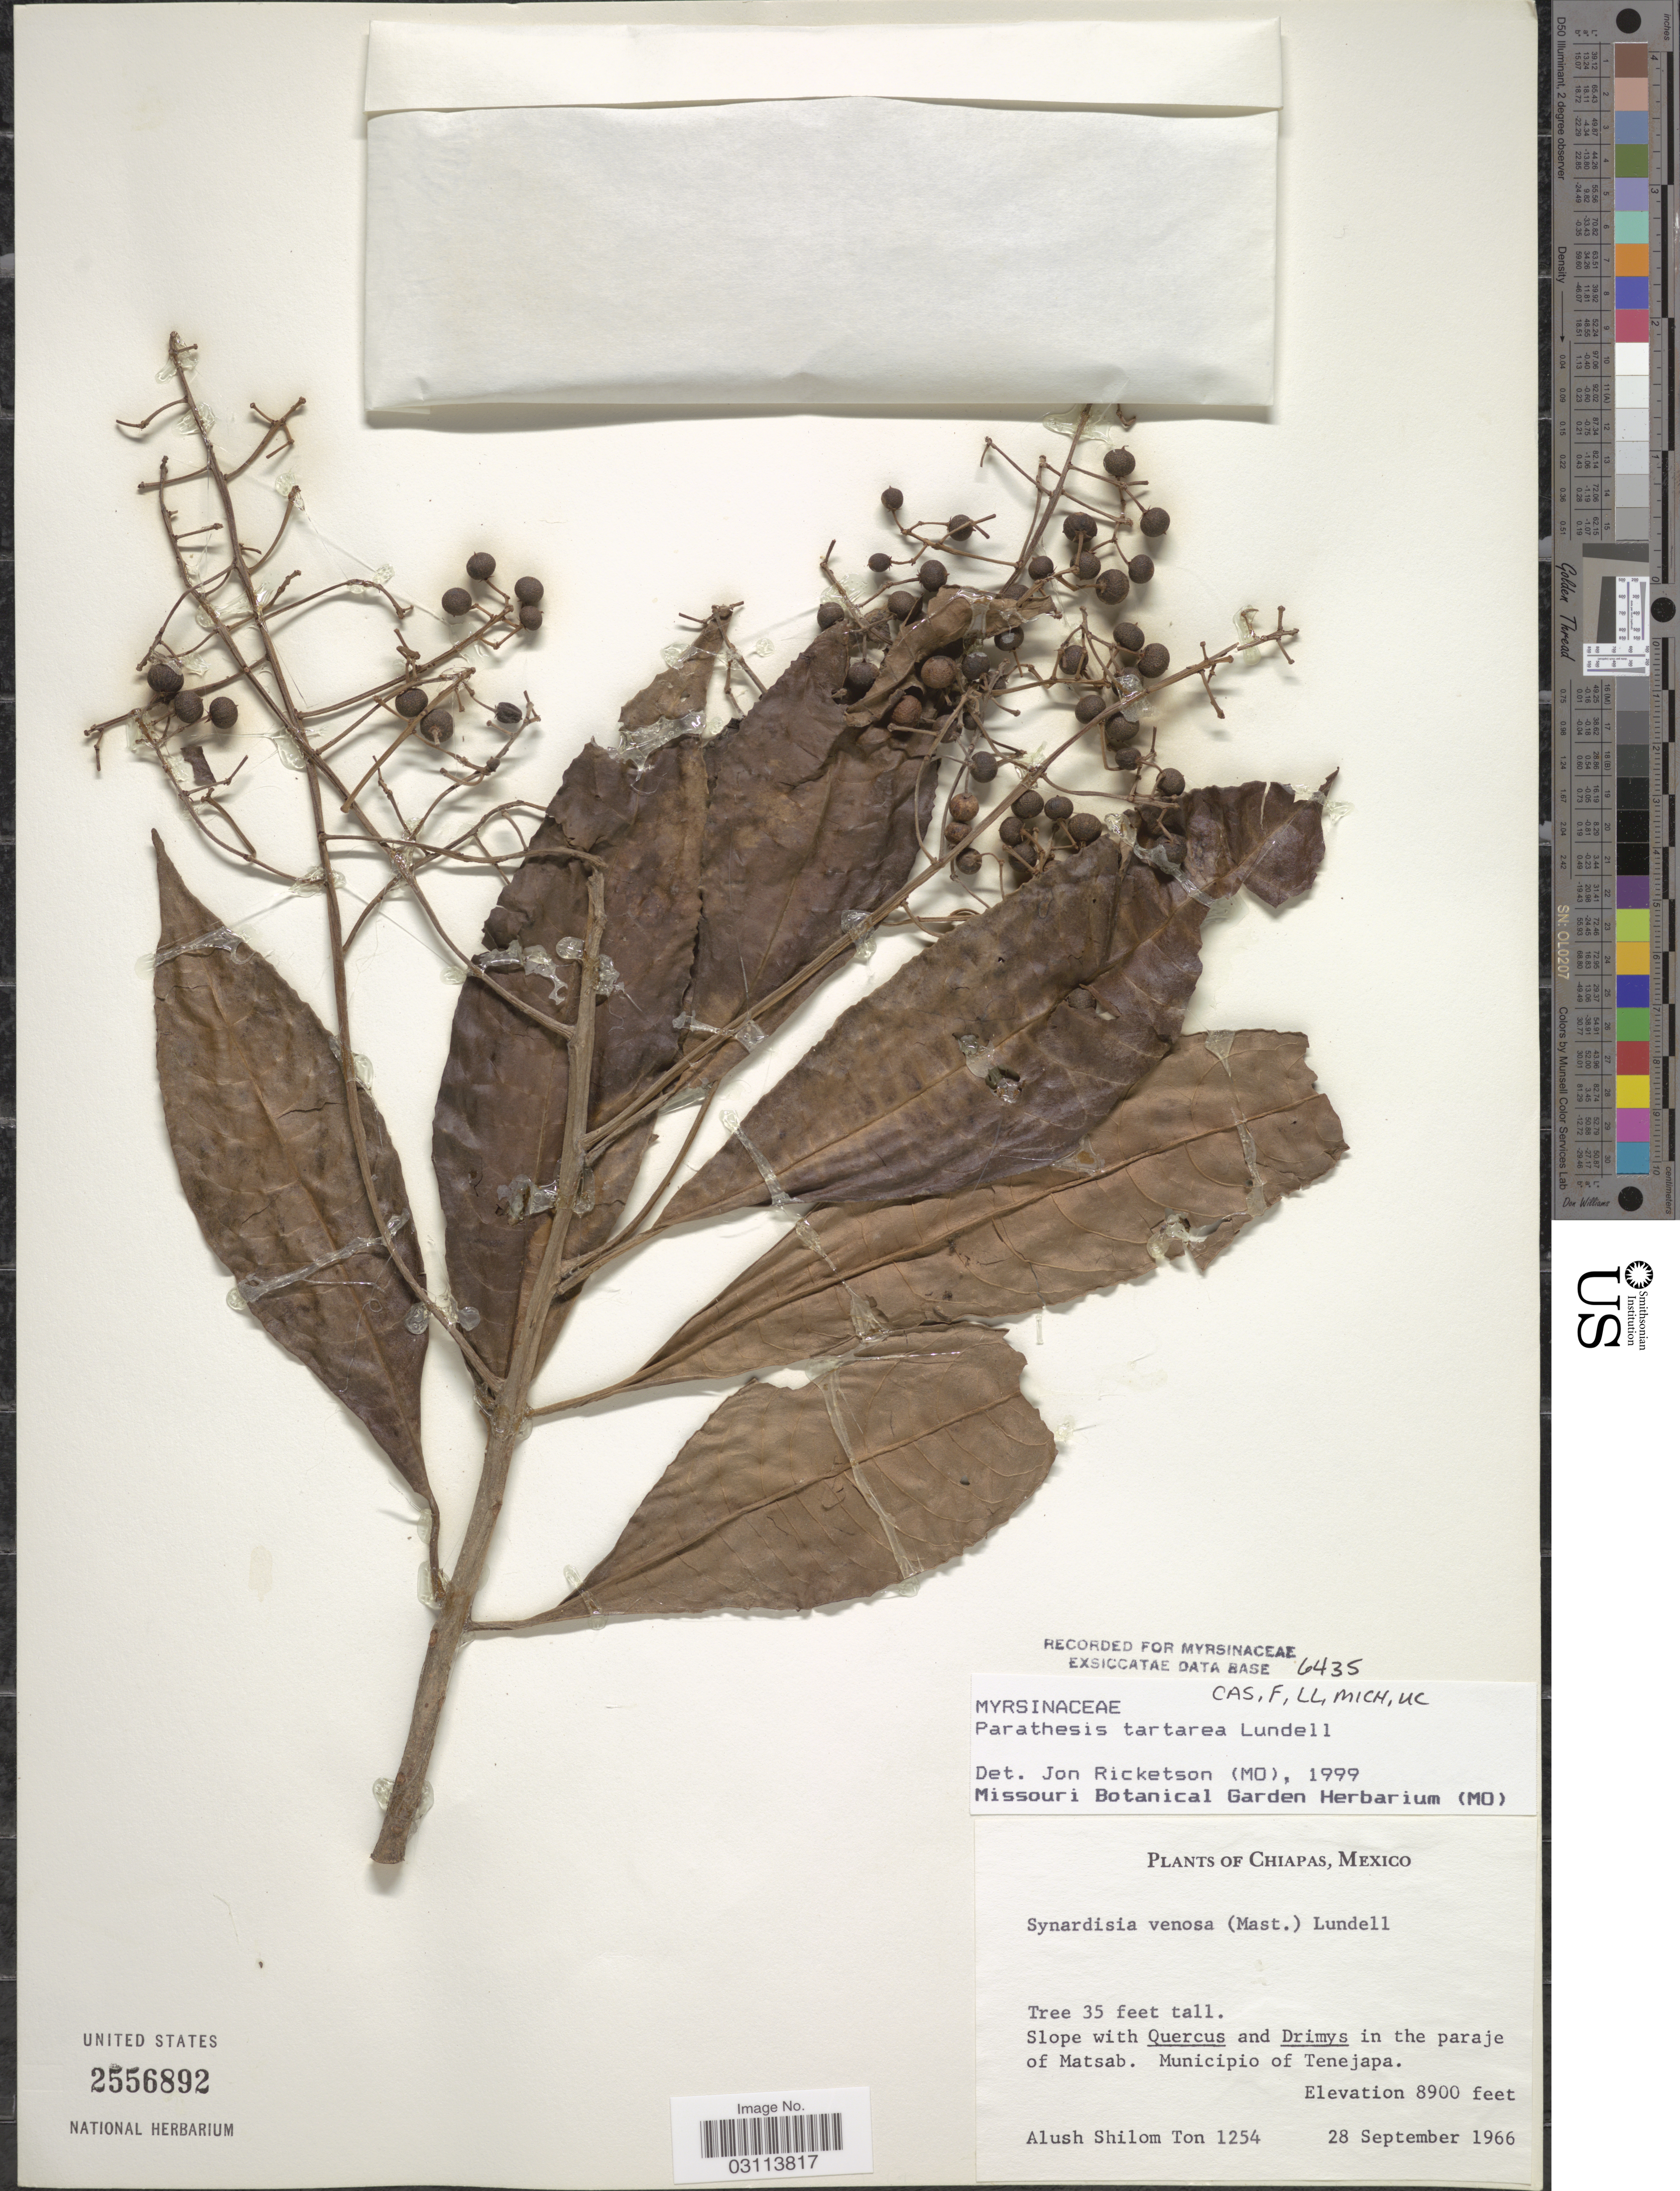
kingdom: Plantae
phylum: Tracheophyta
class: Magnoliopsida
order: Ericales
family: Primulaceae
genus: Parathesis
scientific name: Parathesis tartarea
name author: Lundell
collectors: A. S. Ton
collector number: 1254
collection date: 1966-09-28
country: Mexico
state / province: Chiapas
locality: In the paraje of Matsab. Municipio of Tenejapa.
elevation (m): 2713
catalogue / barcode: US 2556892